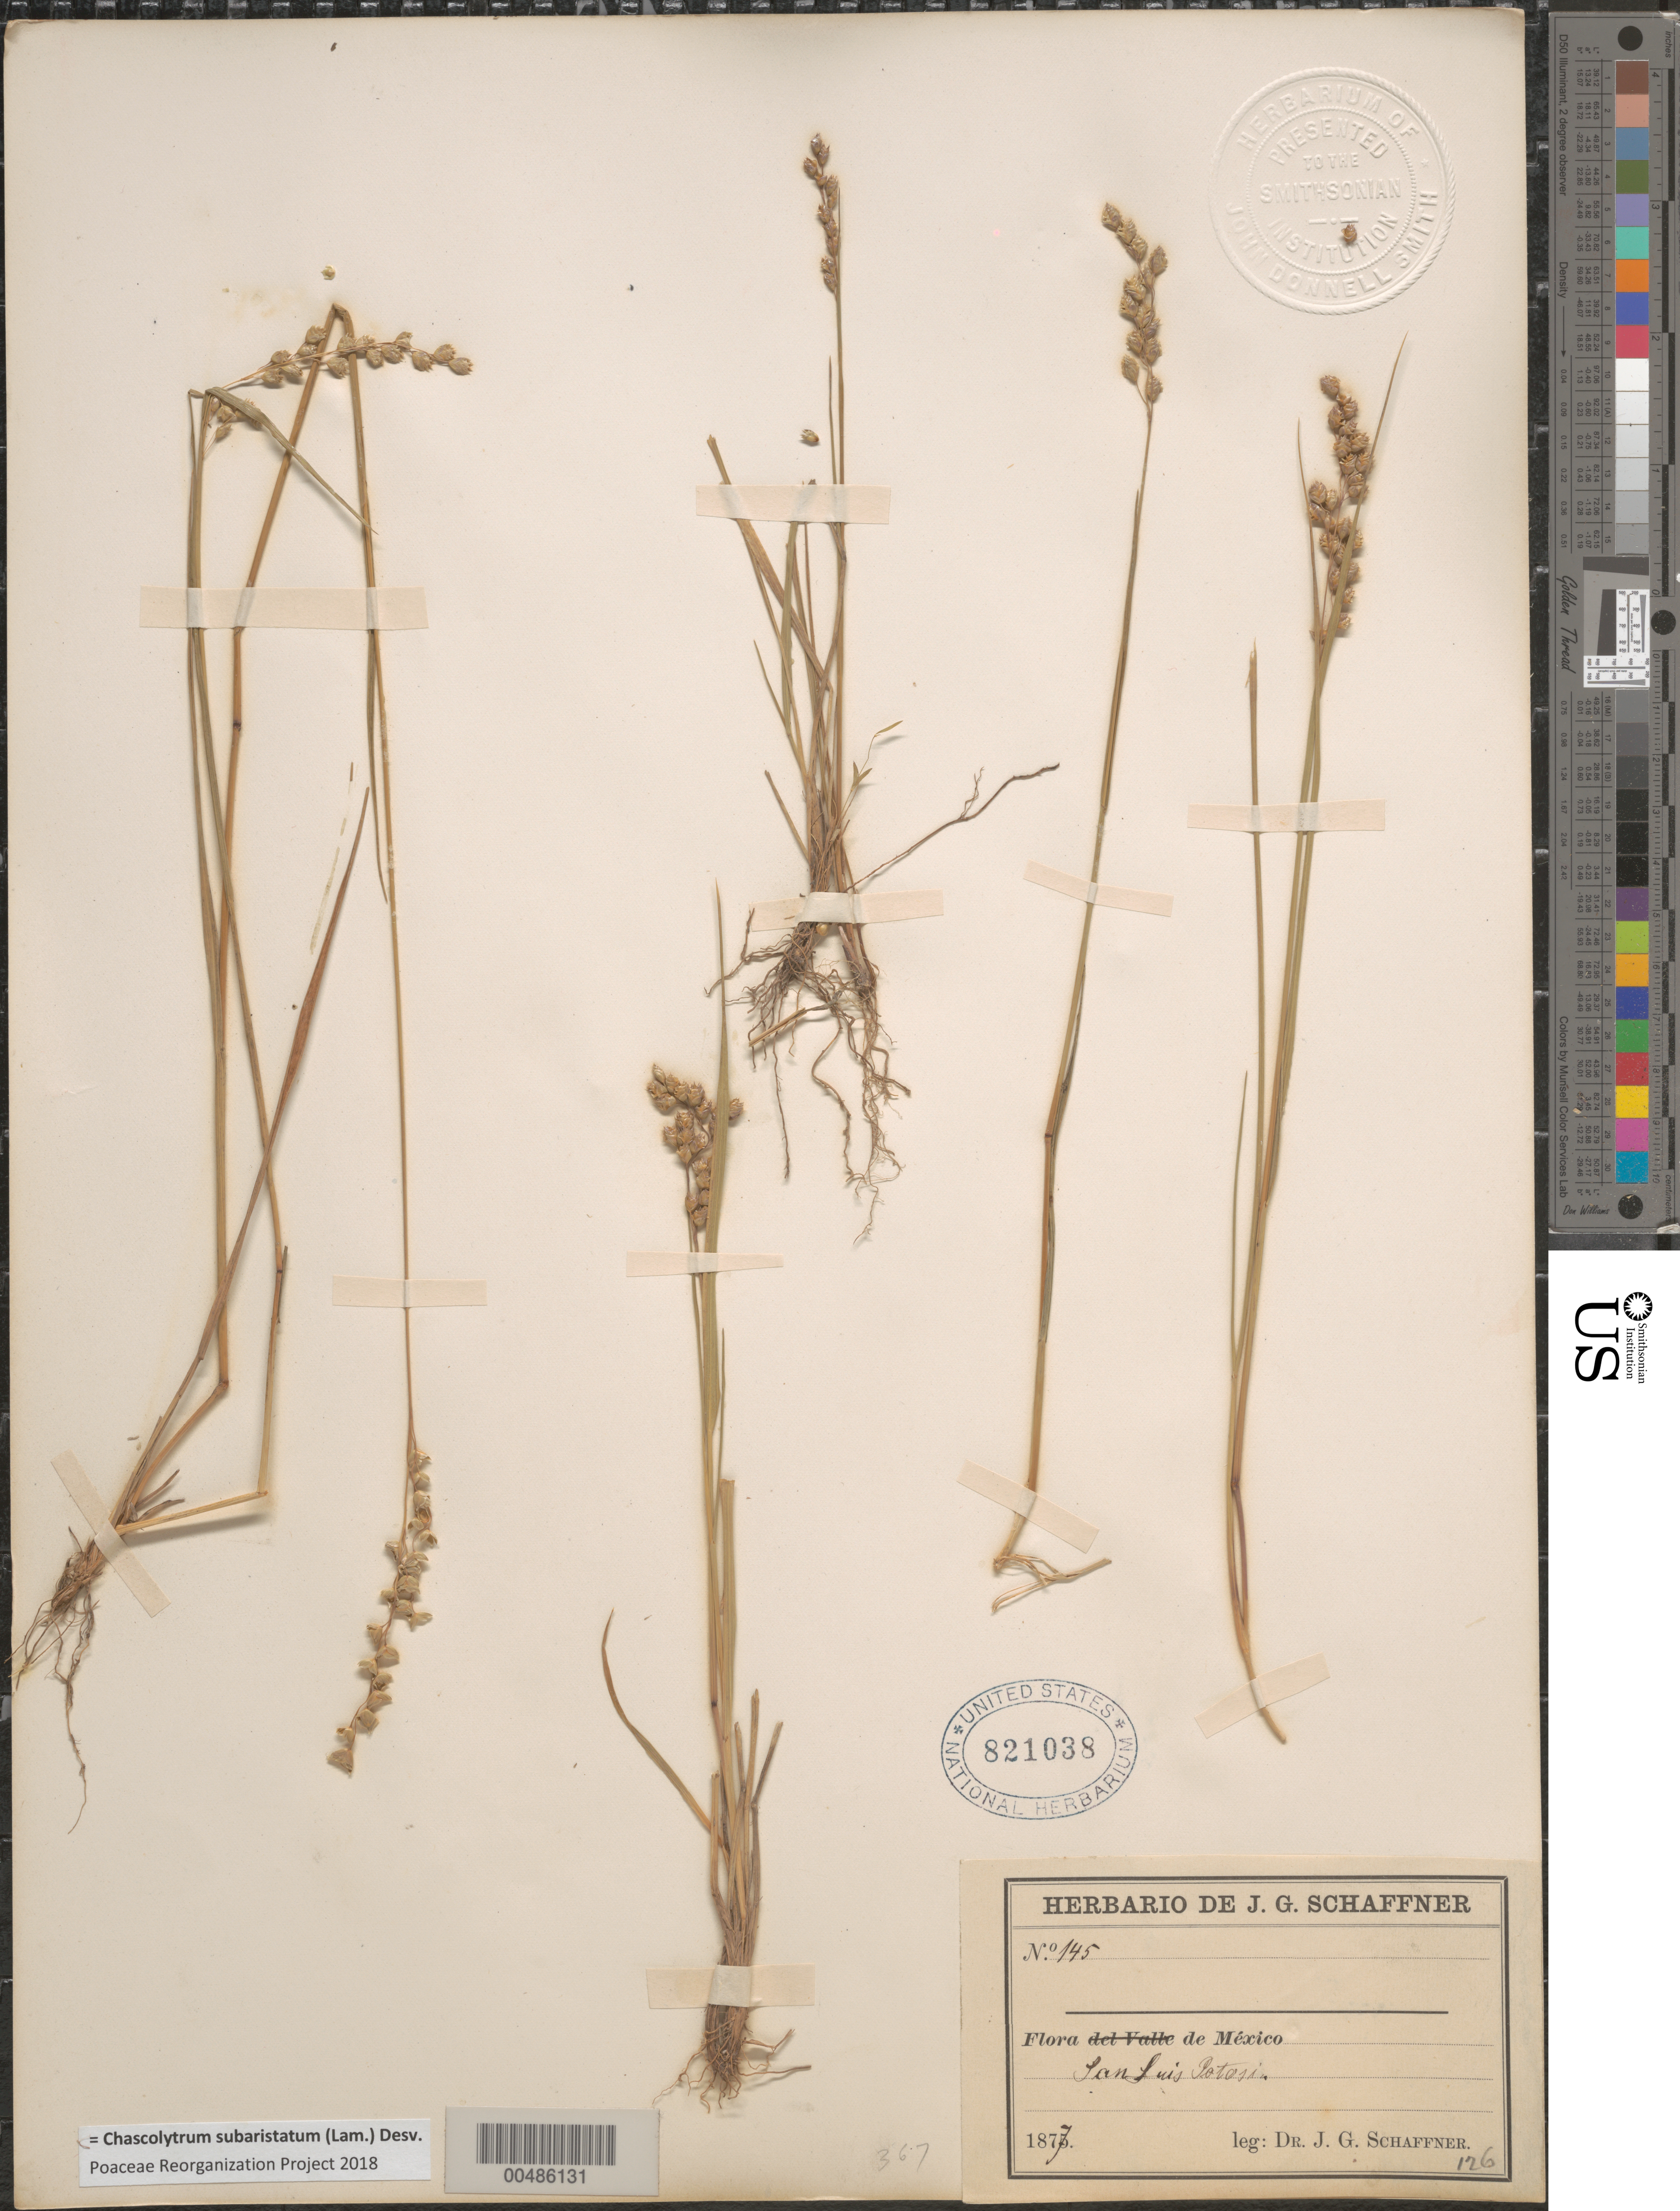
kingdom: Plantae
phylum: Tracheophyta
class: Liliopsida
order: Poales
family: Poaceae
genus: Chascolytrum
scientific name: Chascolytrum subaristatum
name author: (Lam.) Desv.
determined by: Poaceae Reorganization Project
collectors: J. G. Schaffner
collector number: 145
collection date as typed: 1877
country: Mexico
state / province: San Luis Potosi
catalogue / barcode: US 821038